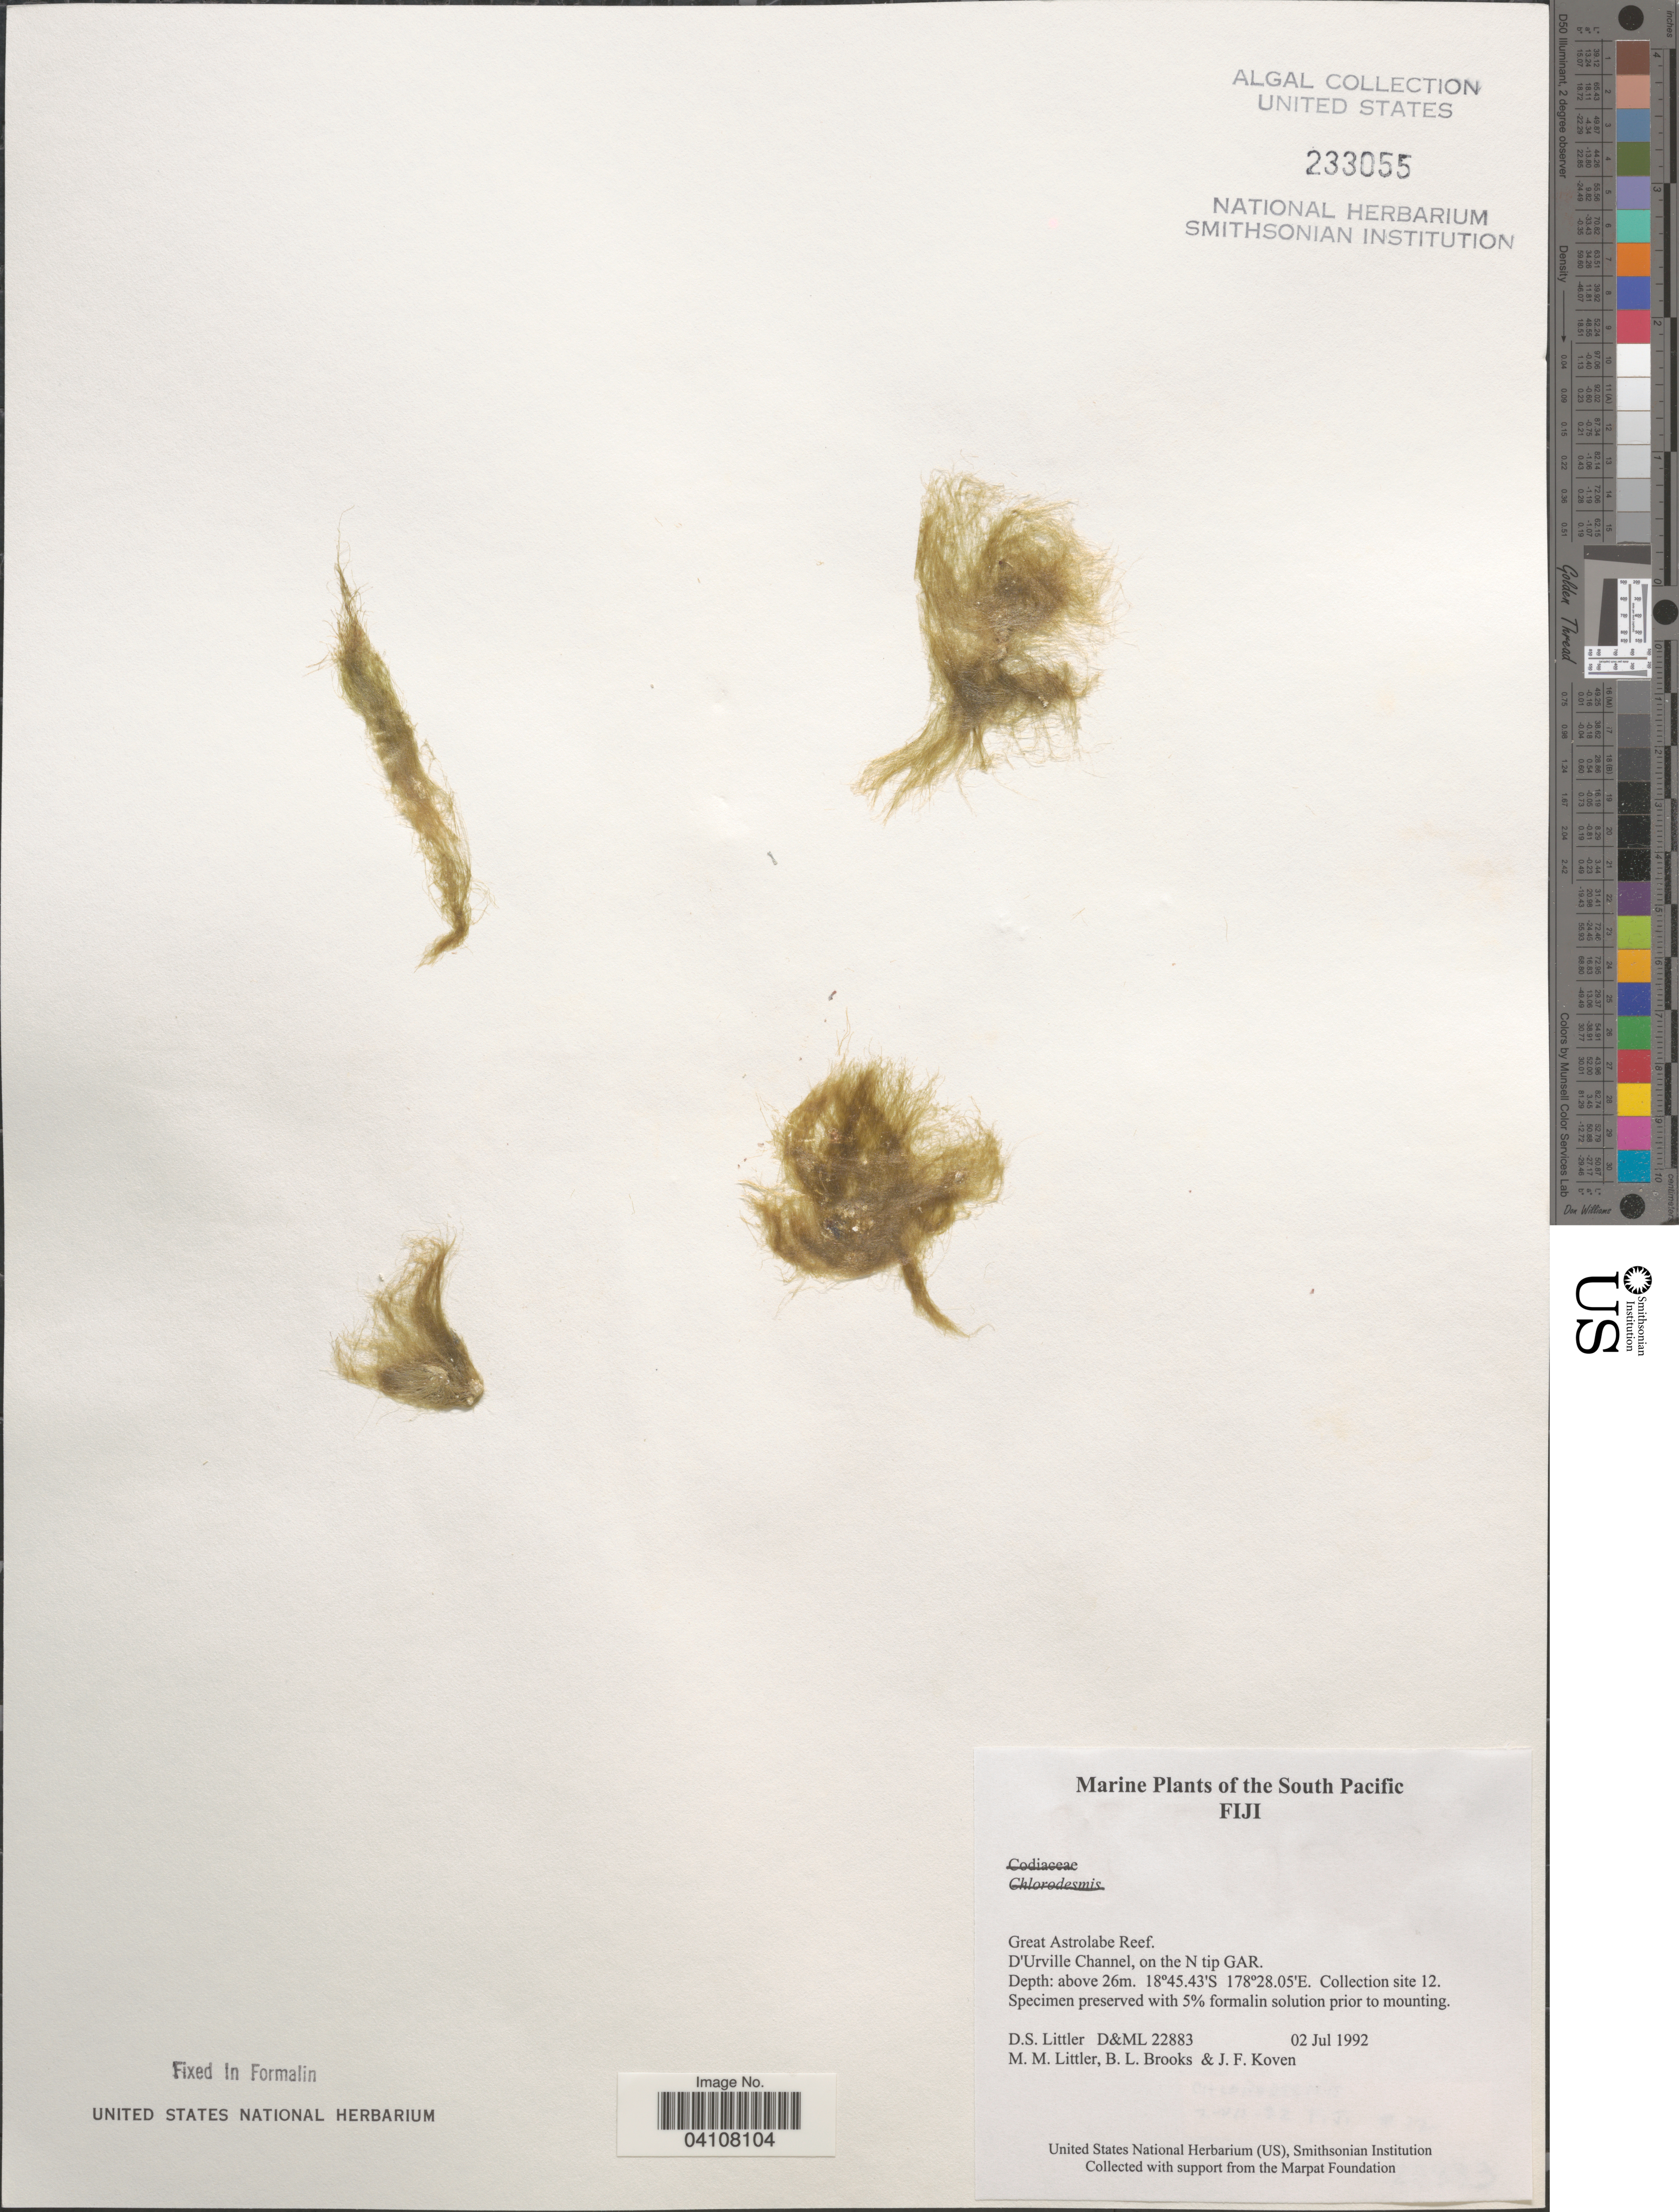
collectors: D. S. Littler, B. Brooks & J. Koven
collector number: D&ML22883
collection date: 1992-07-02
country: Fiji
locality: The South Pacific. Great Astrolabe Reef. D'Urville Channel, on the N tip GAR. Collection site 12.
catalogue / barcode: US 233055